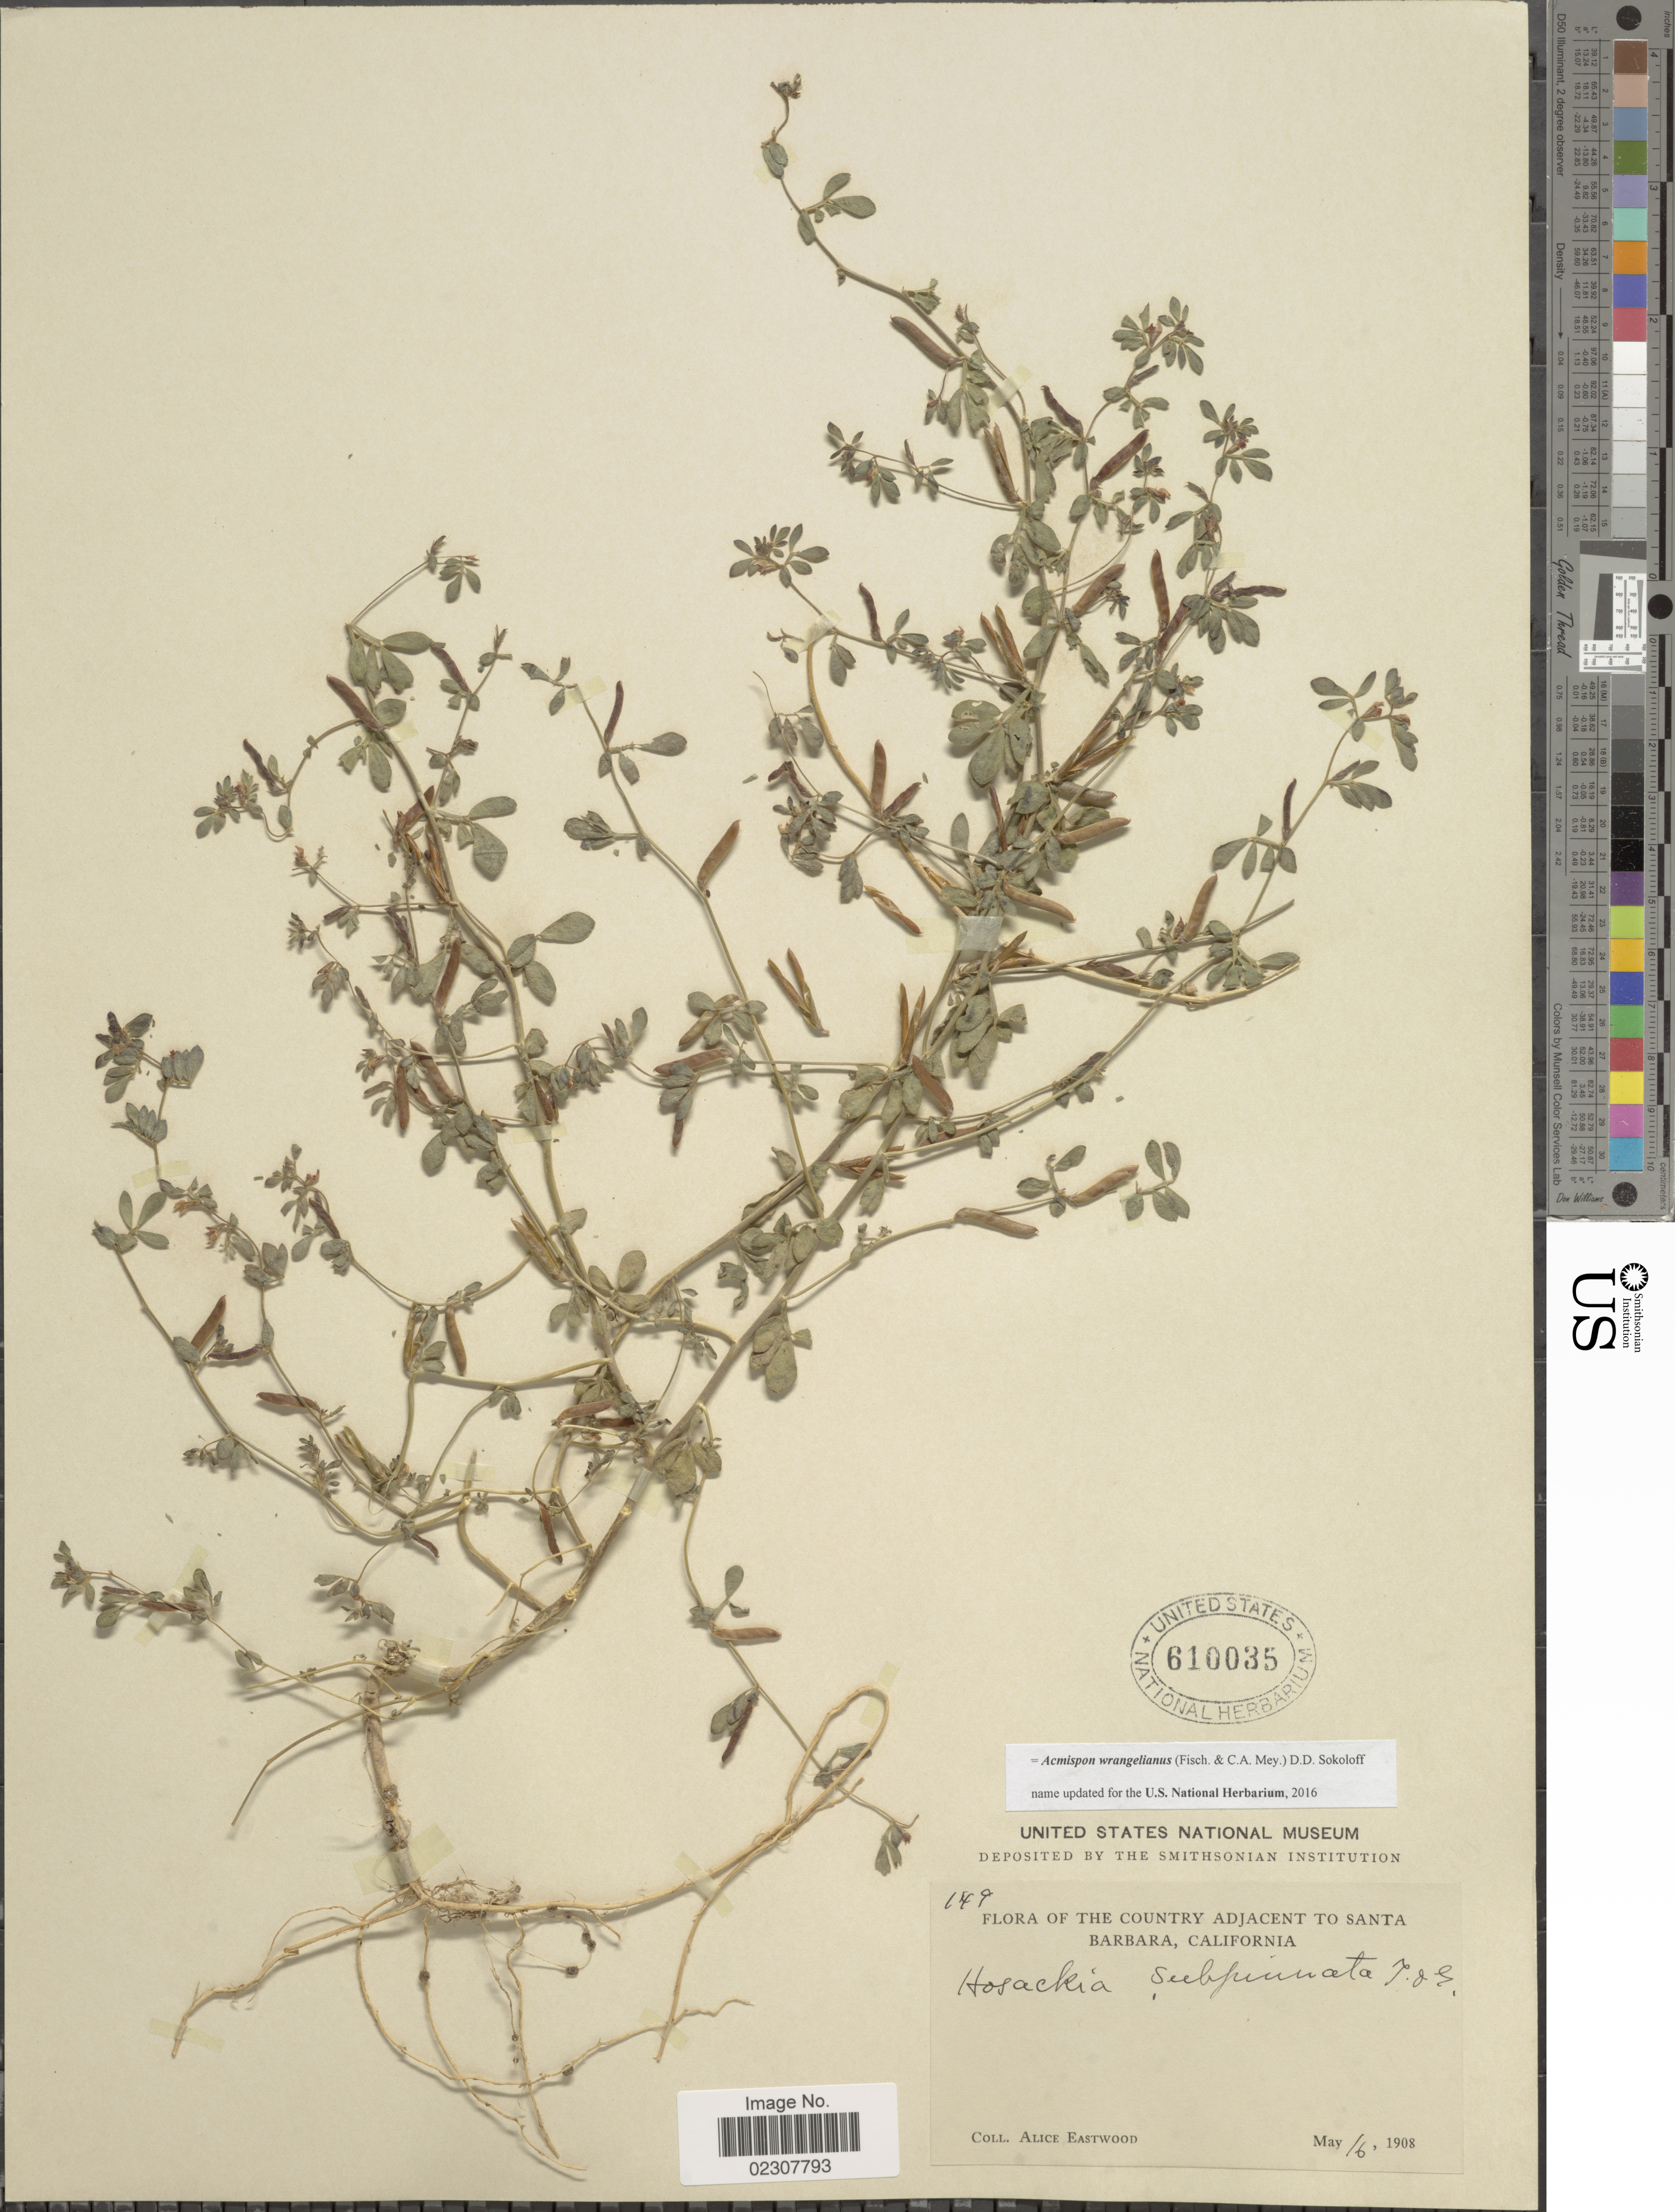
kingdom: Plantae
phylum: Tracheophyta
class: Magnoliopsida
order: Fabales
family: Fabaceae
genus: Acmispon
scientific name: Acmispon wrangelianus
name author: (Fisch. & C.A. Mey.) D.D. Sokoloff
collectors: A. Eastwood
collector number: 149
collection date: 1908-05-16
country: United States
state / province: California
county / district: Santa Barbara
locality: The Country adjacent to Santa Barbara.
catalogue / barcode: US 610035